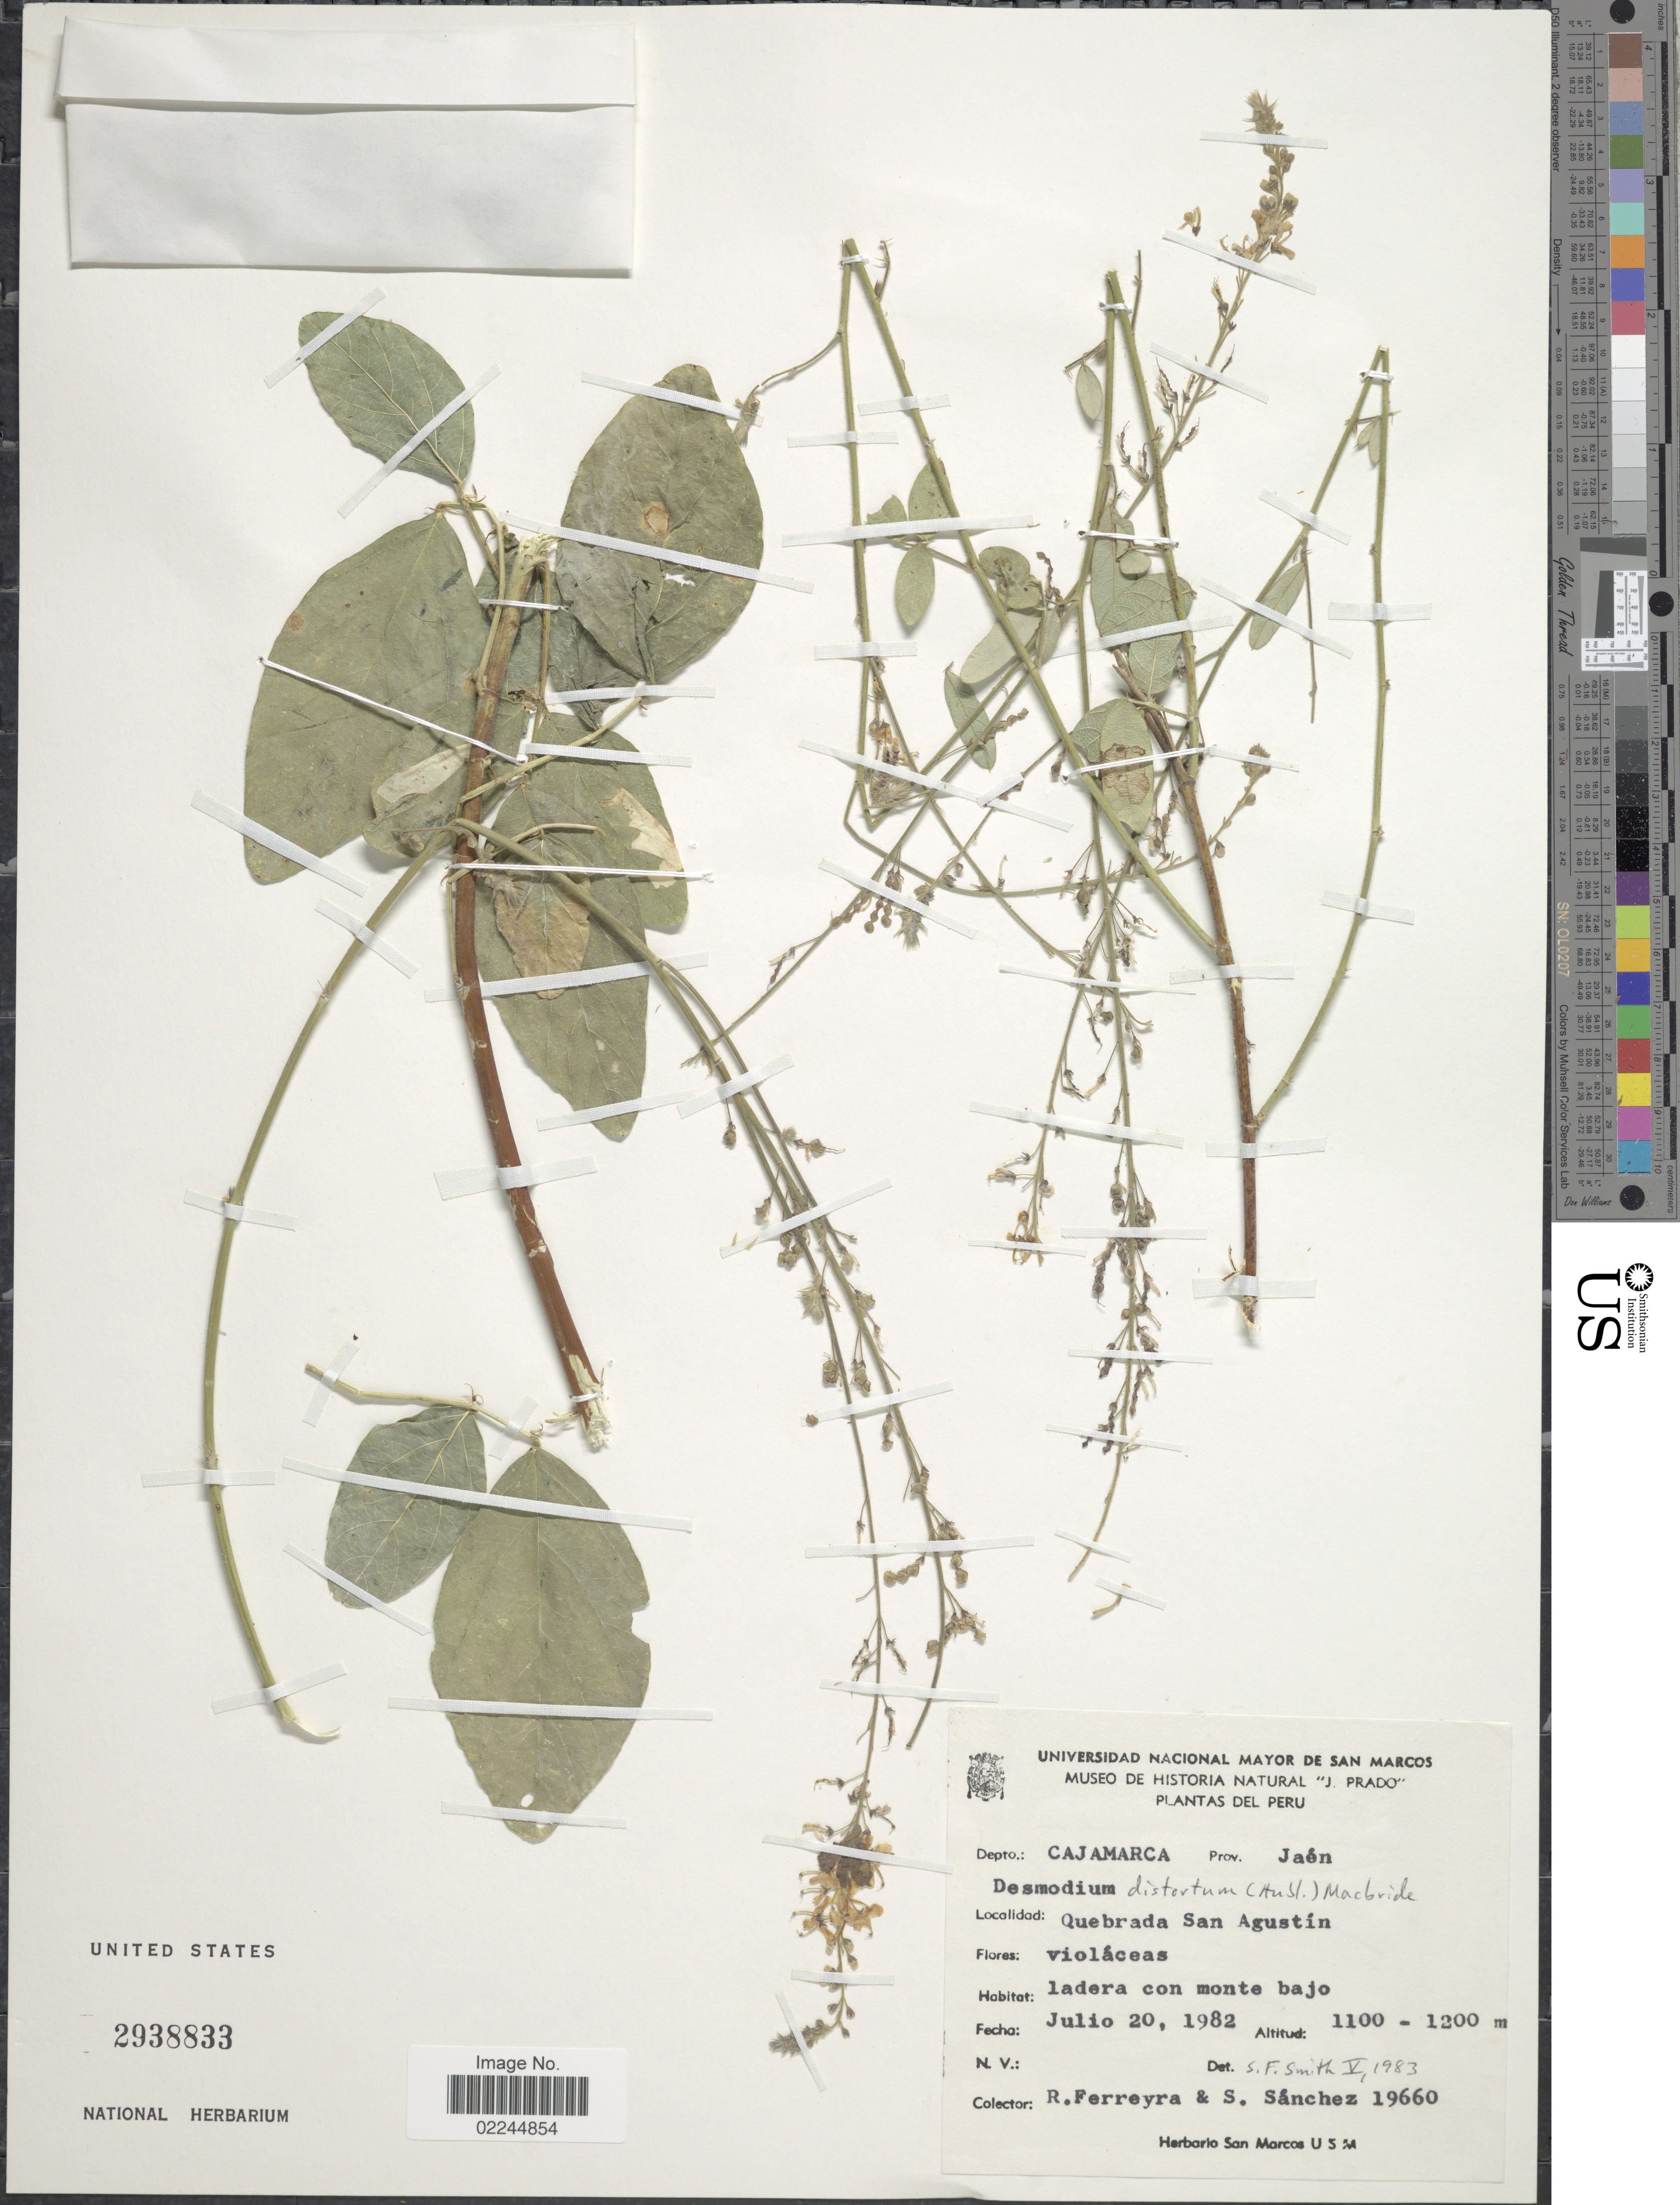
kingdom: Plantae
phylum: Tracheophyta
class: Magnoliopsida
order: Fabales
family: Fabaceae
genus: Desmodium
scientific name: Desmodium distortum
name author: (Aubl.) J.F. Macbr.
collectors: R. A. Ferreyra & S. Sanchez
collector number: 19660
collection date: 1982-07-20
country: Peru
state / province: Cajamarca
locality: Prov. Jaen, Quebrada San Agustin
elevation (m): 1100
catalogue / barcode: US 2938833